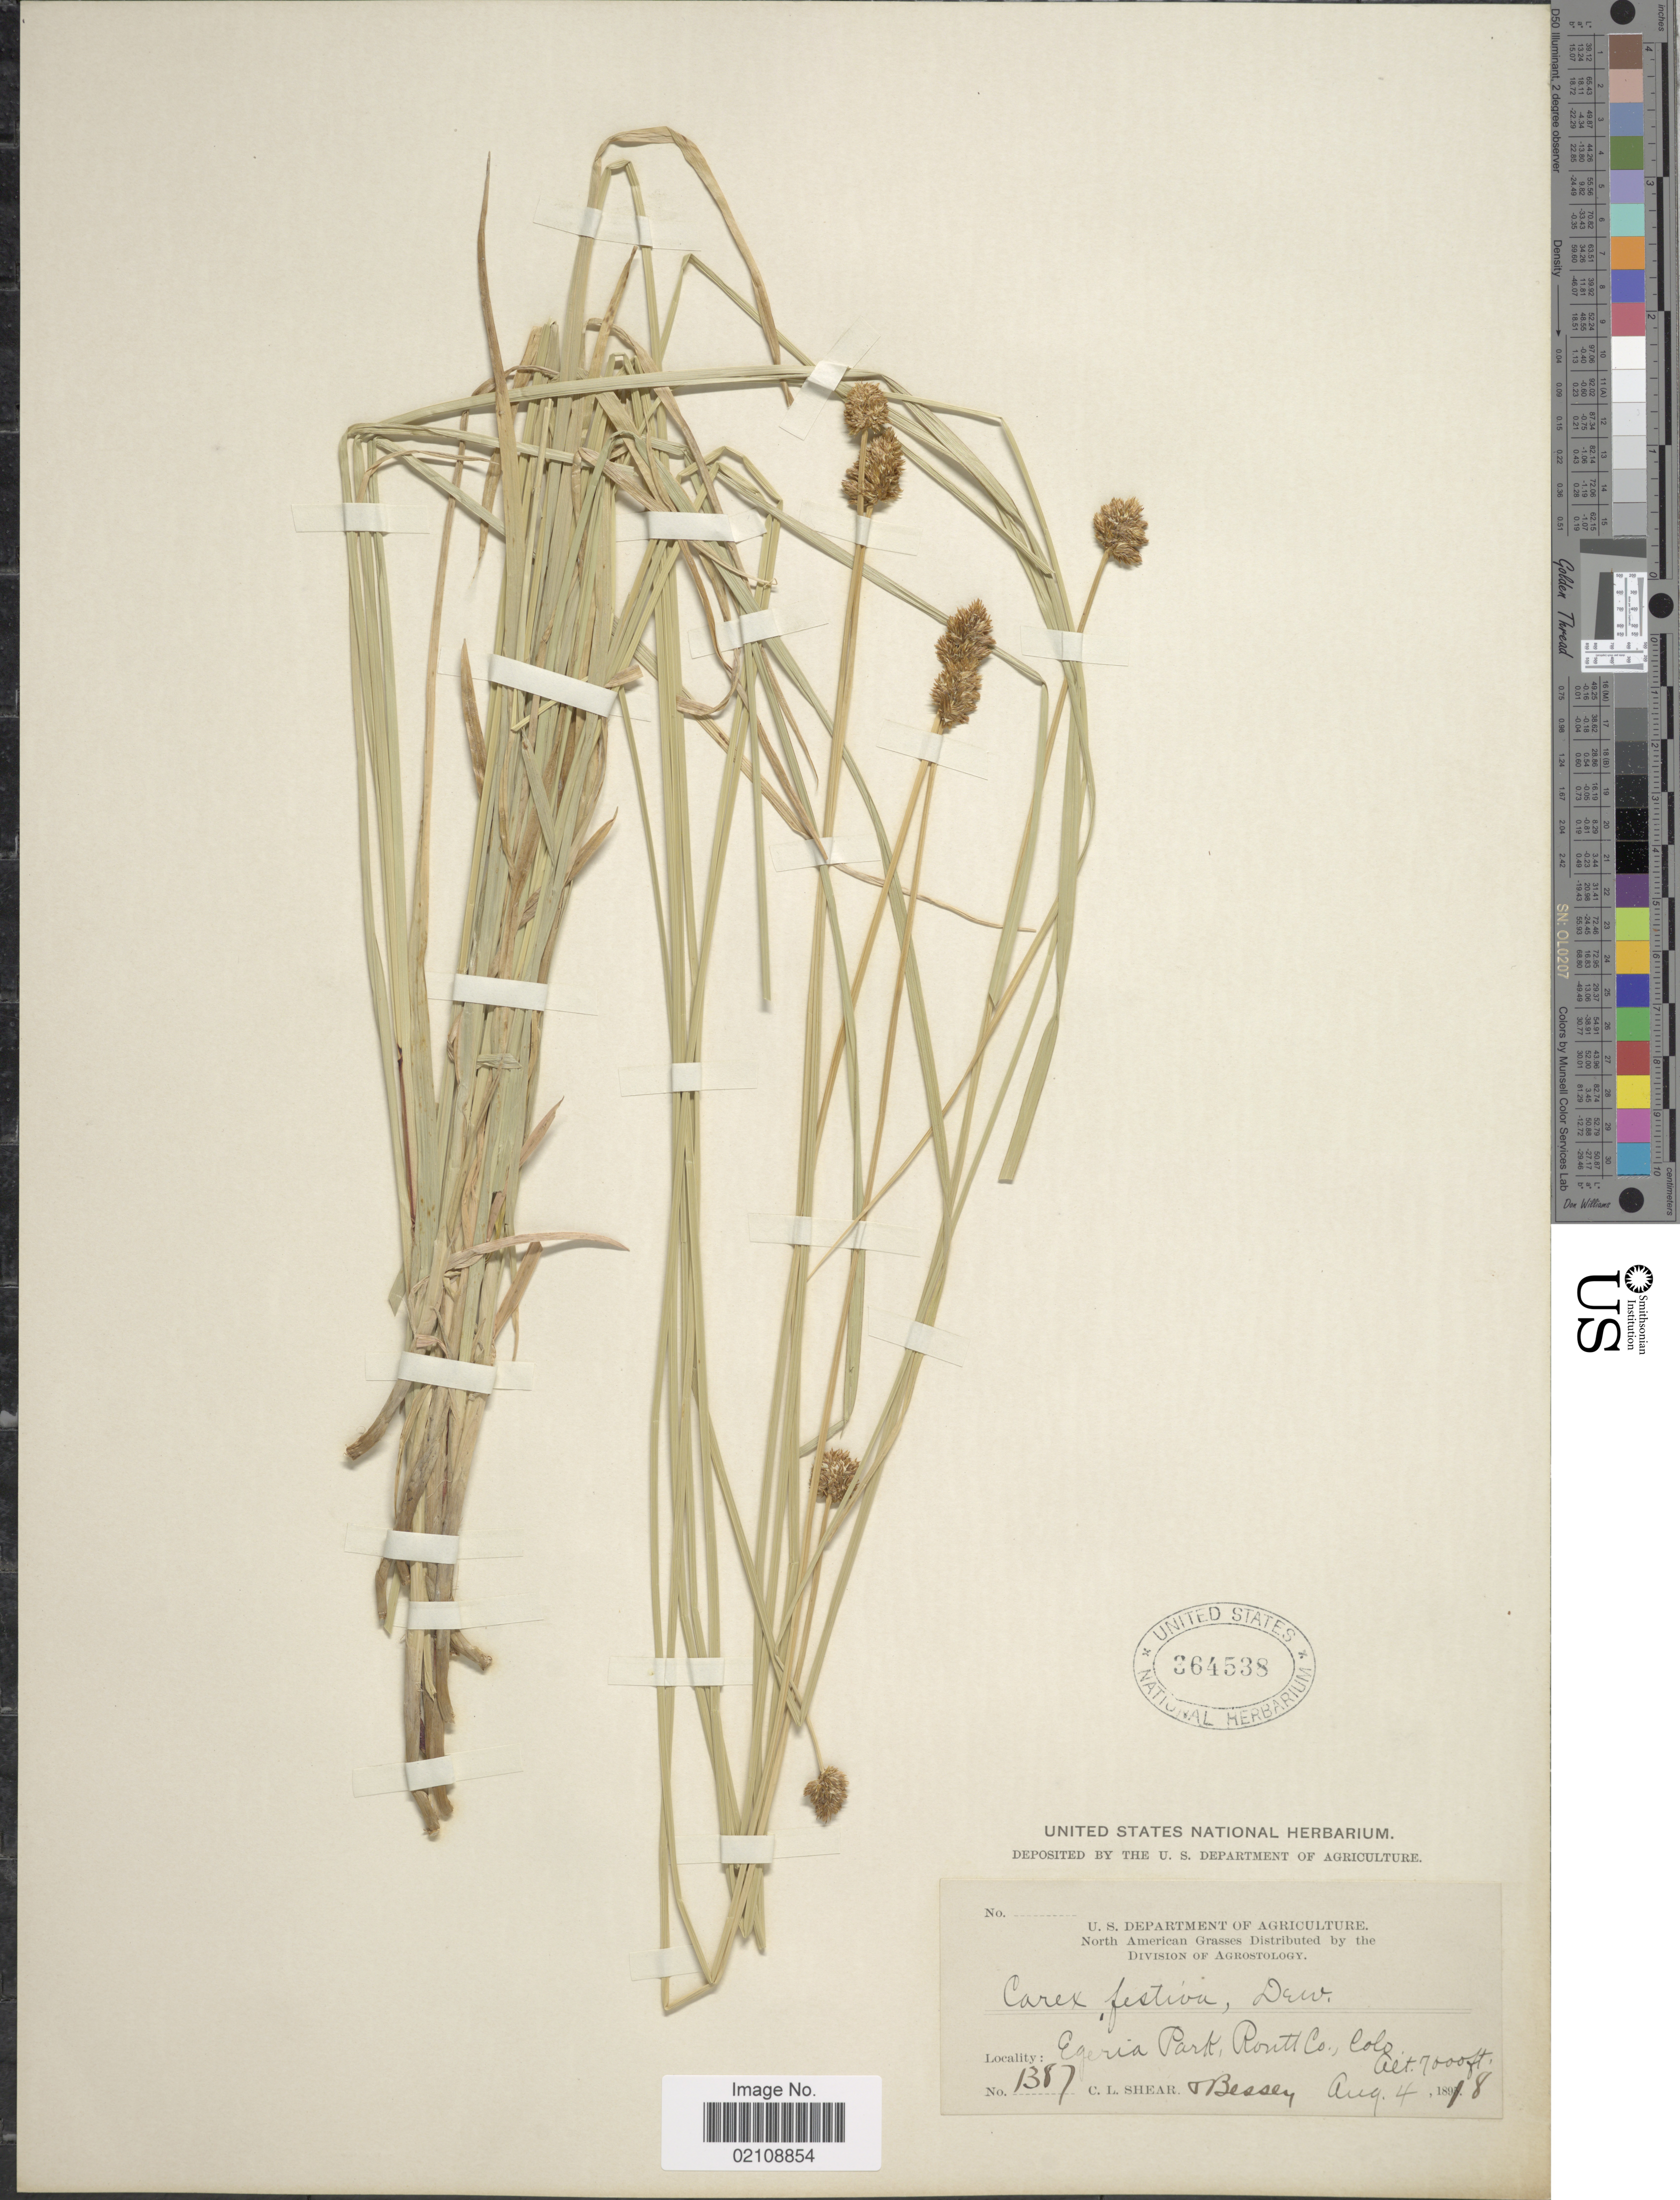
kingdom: Plantae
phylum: Tracheophyta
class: Liliopsida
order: Poales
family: Cyperaceae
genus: Carex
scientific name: Carex microptera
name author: Mack.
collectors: C. L. Shear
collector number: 1387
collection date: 1818-08-04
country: United States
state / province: Colorado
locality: Egeria Park, Routt Co.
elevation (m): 2134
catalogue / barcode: US 364538